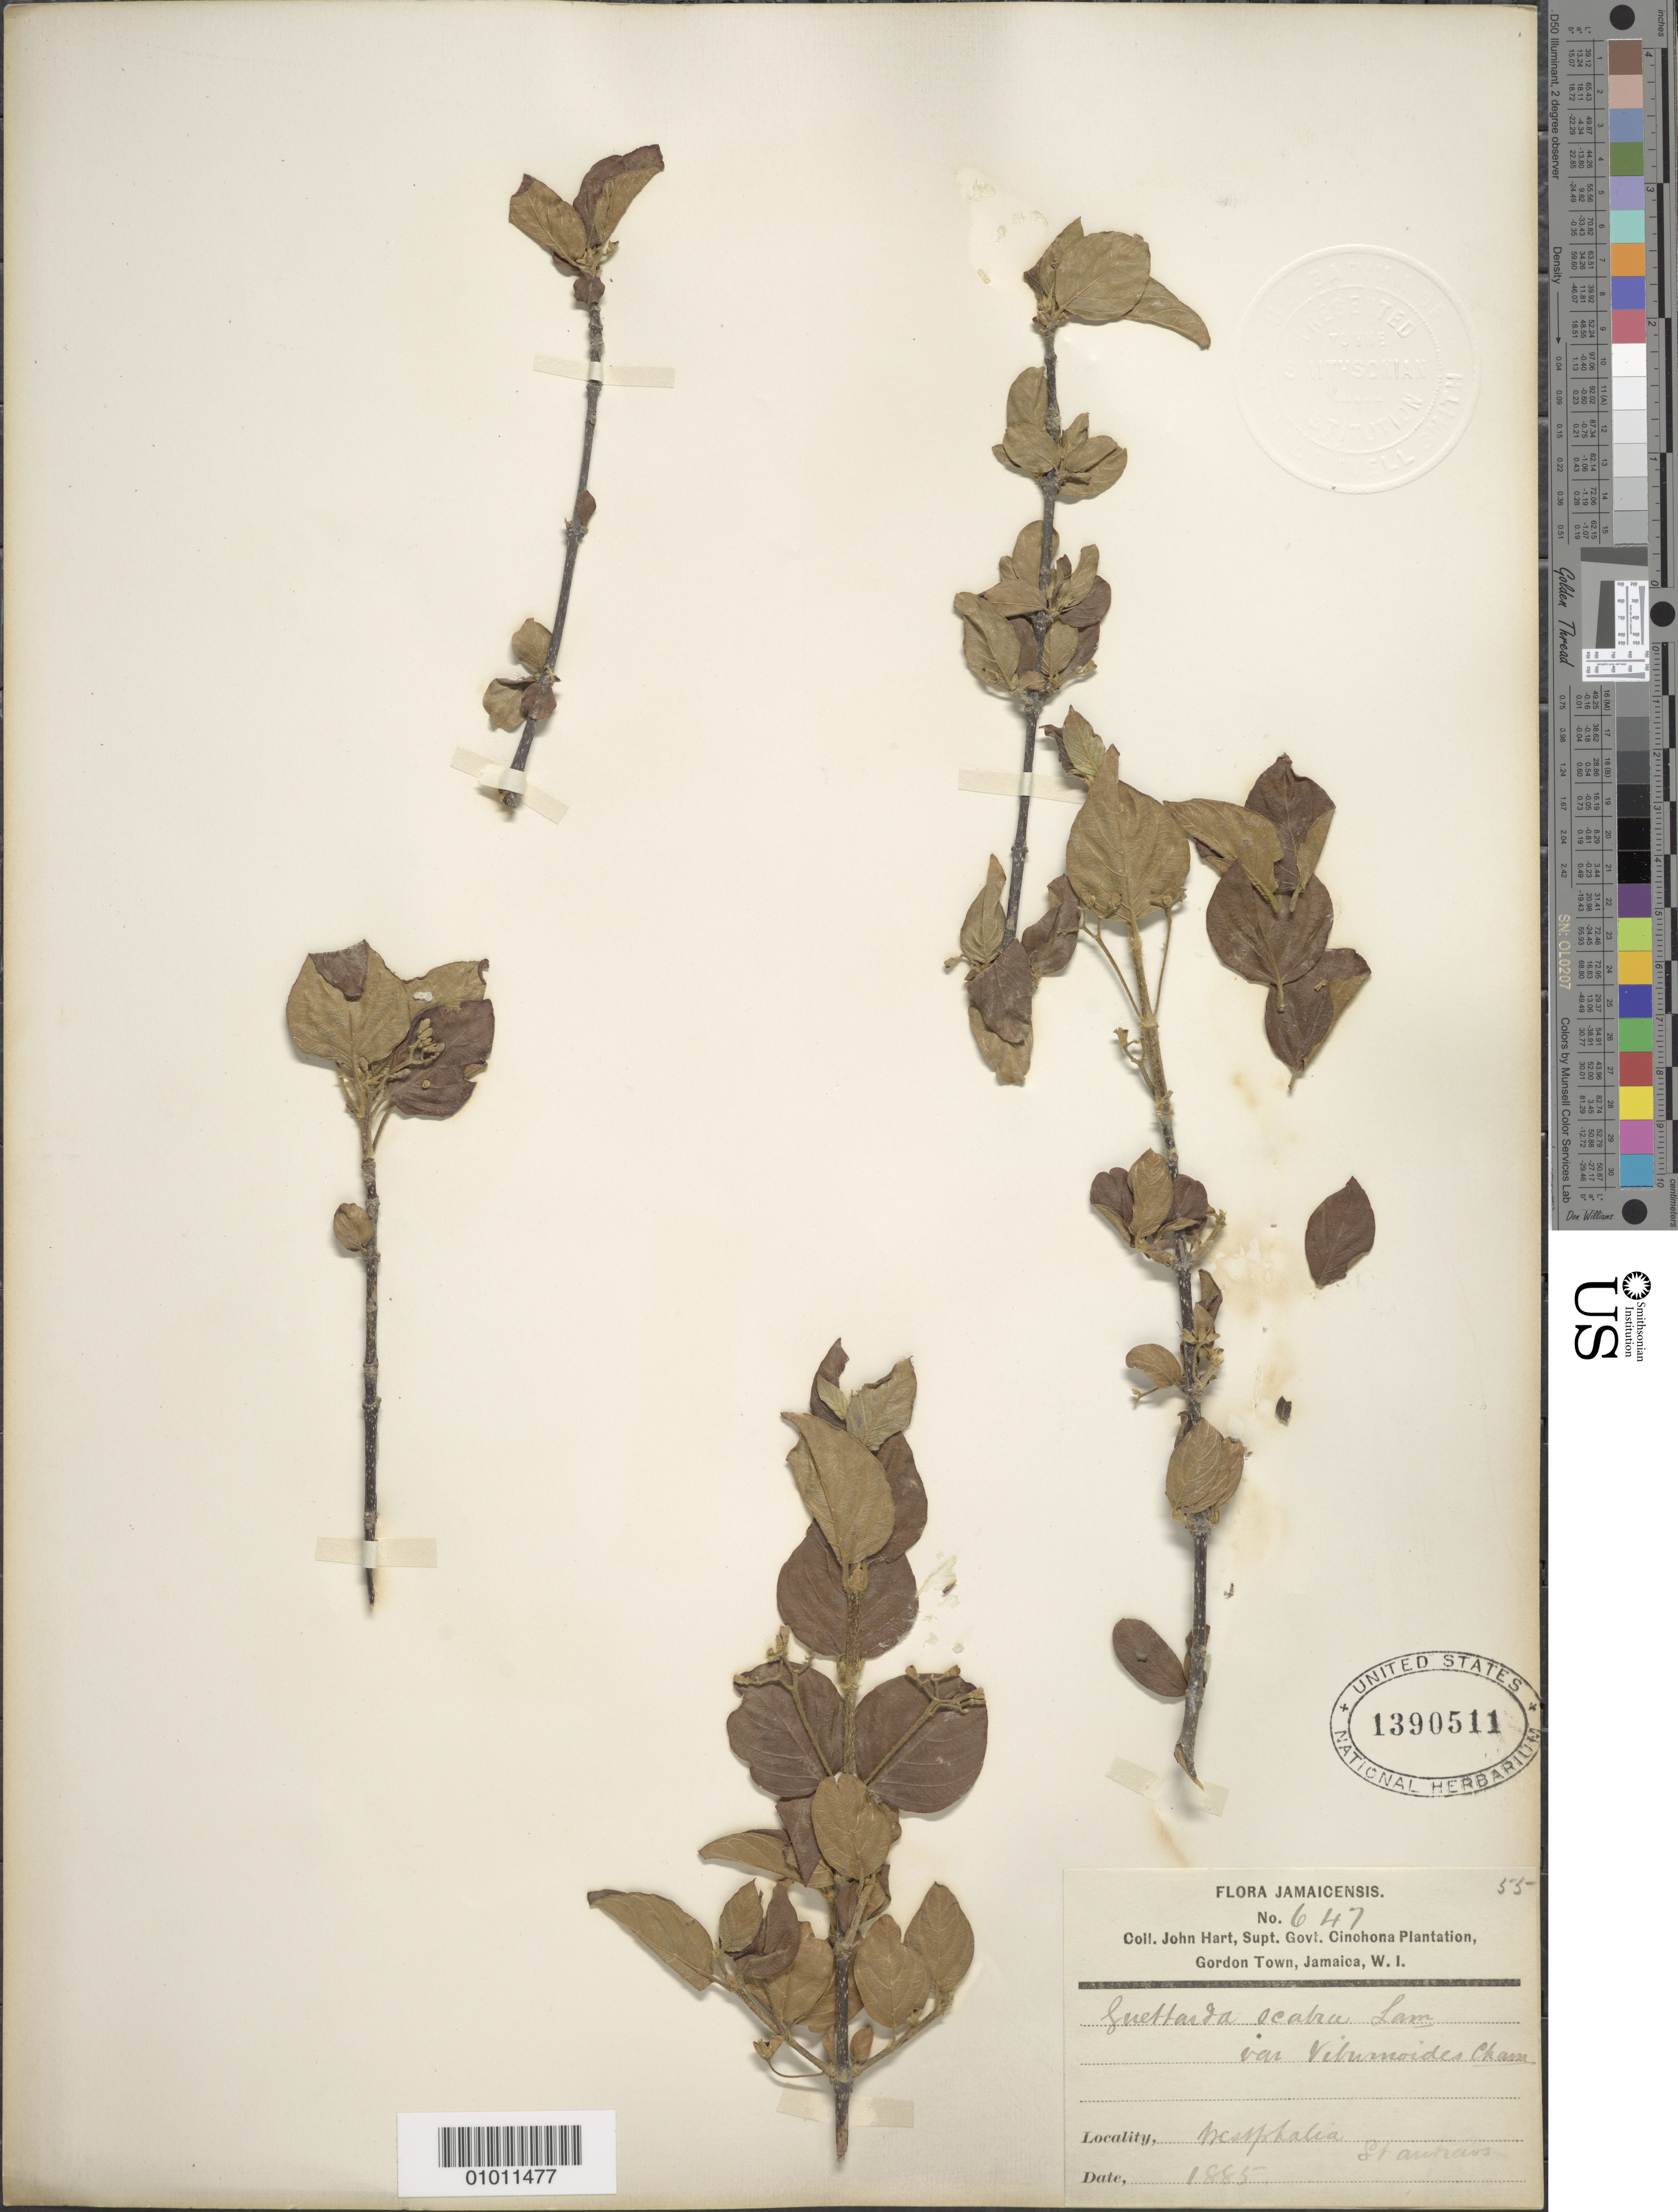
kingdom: Plantae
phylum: Tracheophyta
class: Magnoliopsida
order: Gentianales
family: Rubiaceae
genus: Guettarda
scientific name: Guettarda scabra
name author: (L.) Vent.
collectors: J. Hart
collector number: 647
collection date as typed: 1885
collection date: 1885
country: Jamaica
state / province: Saint Andrew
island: Jamaica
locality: Westphalia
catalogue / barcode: US 1390511